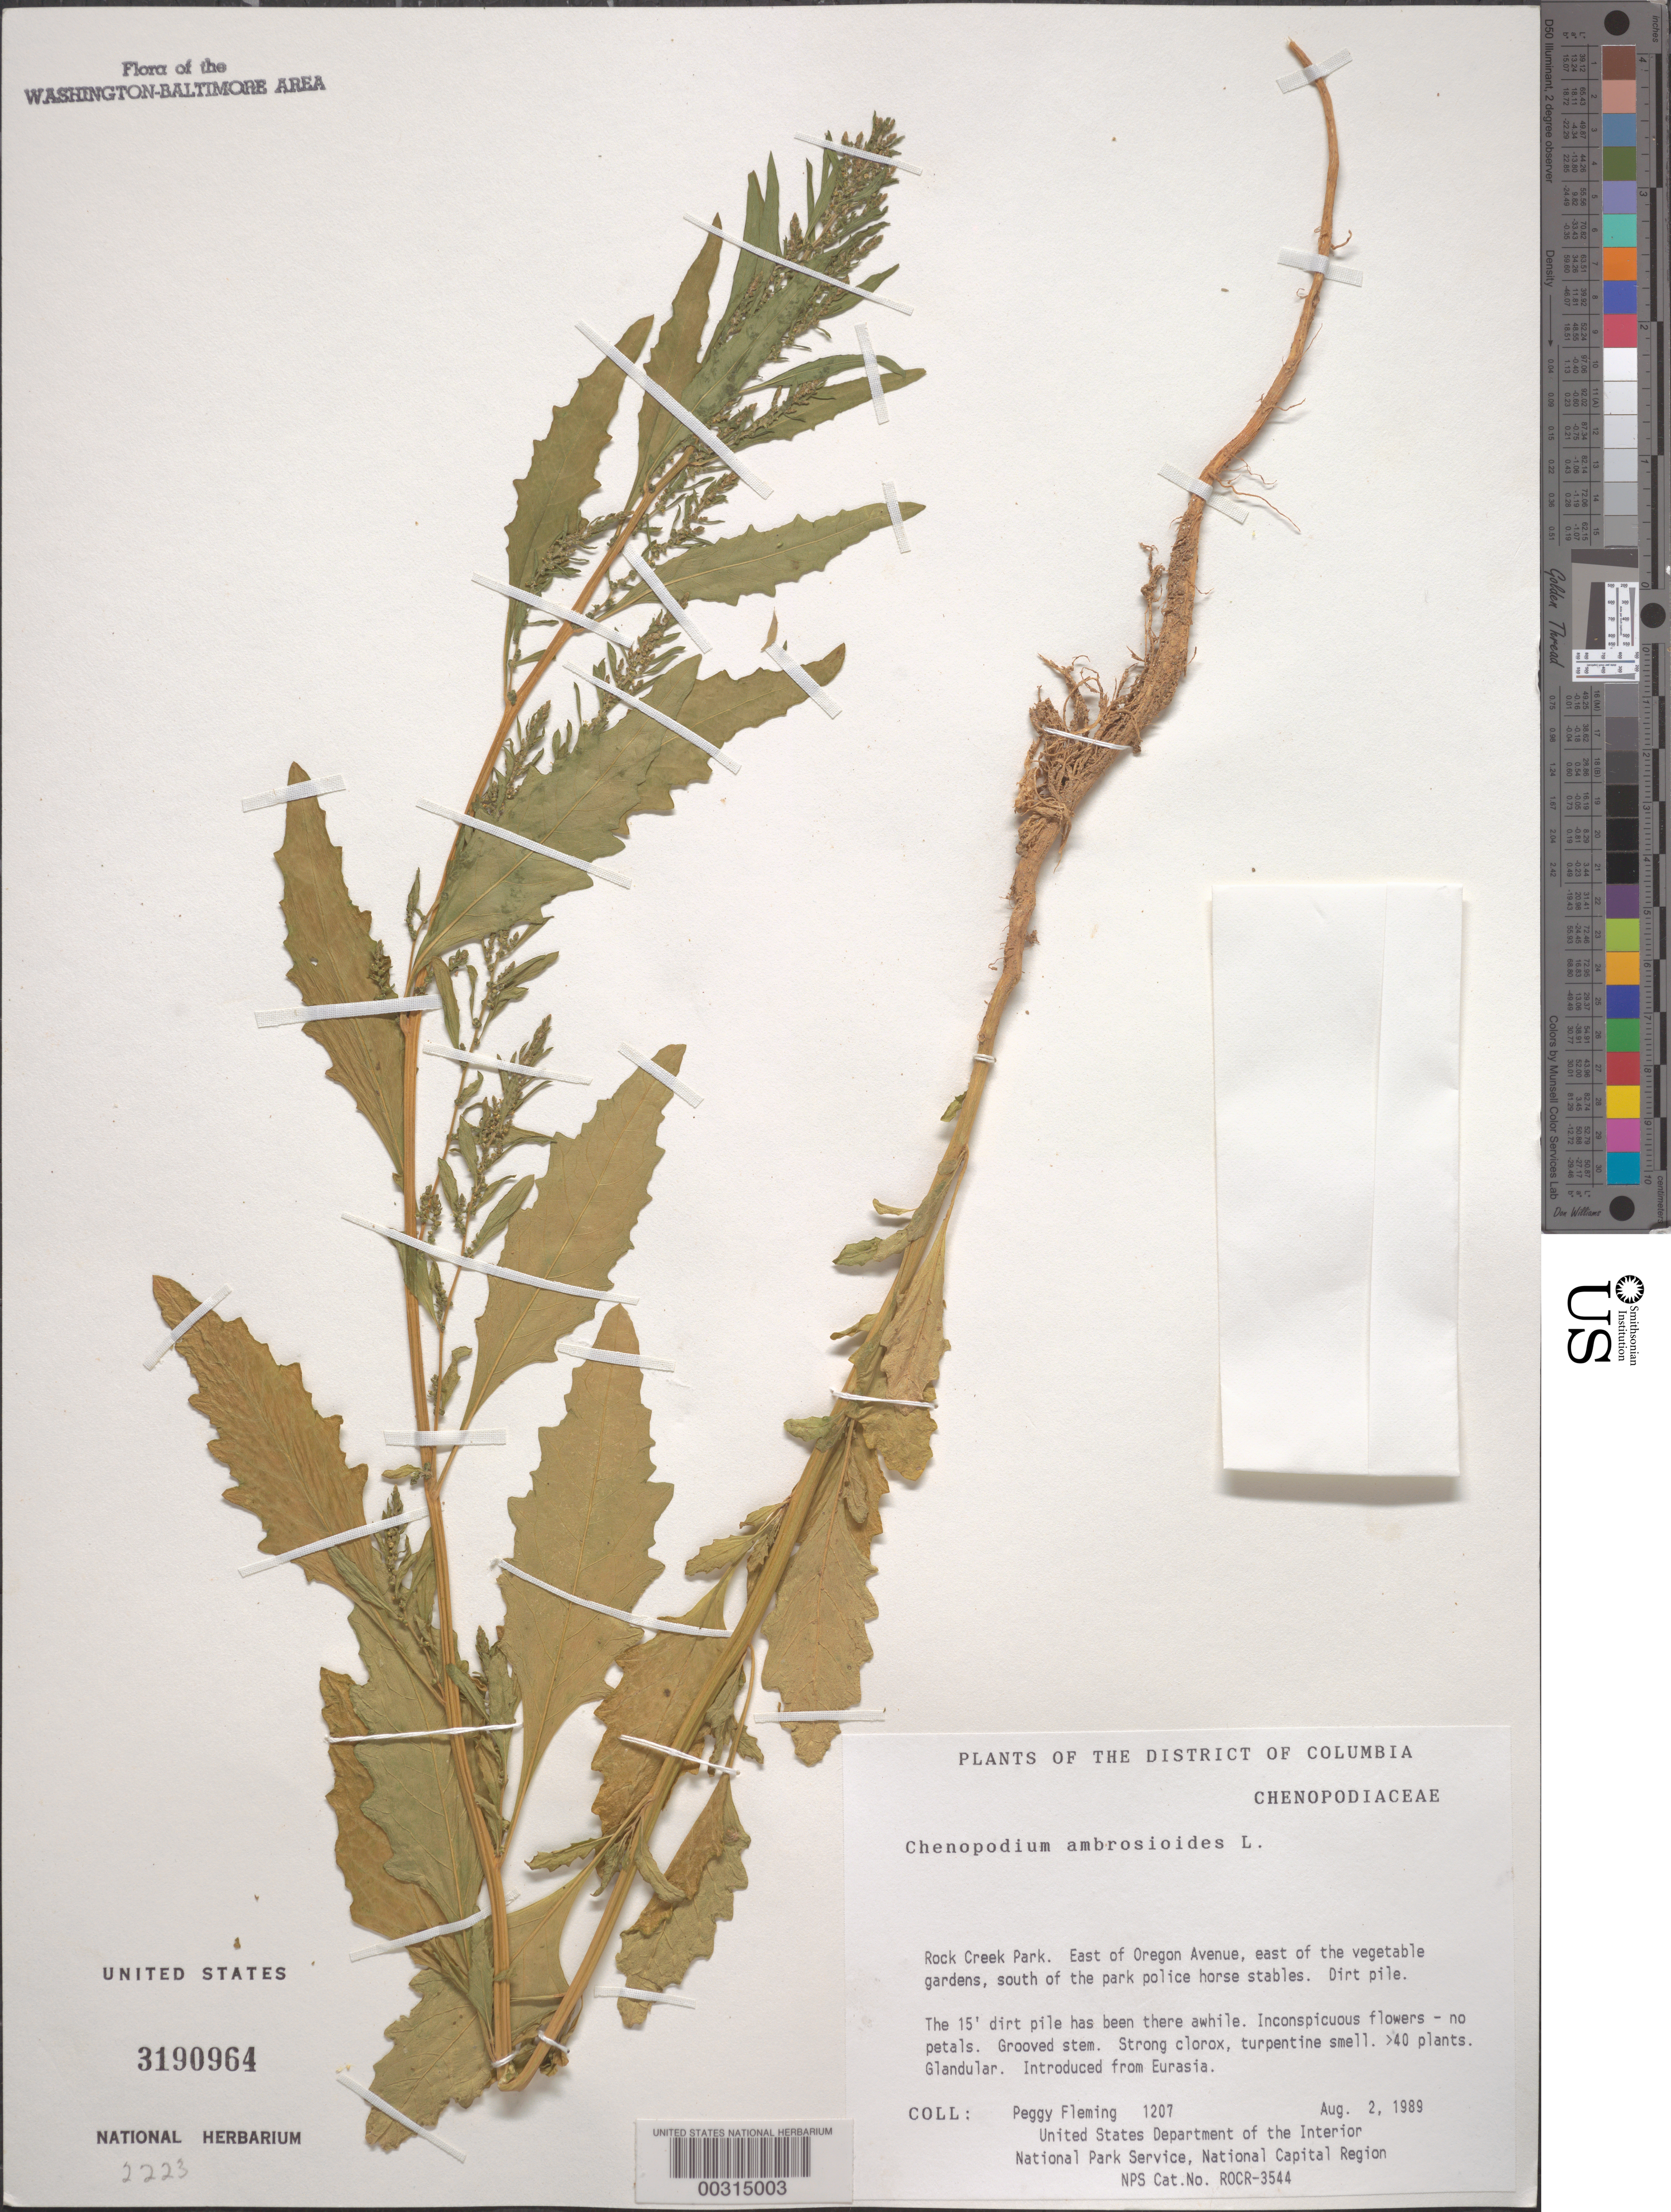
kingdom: Plantae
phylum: Tracheophyta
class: Magnoliopsida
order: Caryophyllales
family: Amaranthaceae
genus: Chenopodium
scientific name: Chenopodium ambrosioides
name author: L.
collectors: P. Fleming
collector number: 1207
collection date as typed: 02 Aug 1989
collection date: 1989-08-02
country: United States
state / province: District of Columbia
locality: Rock Creek Park, E of Oregon Ave, E of vegetable gardens, S of Park Police Horse Stables Rock Creek Park & vicinity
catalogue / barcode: US 3190964